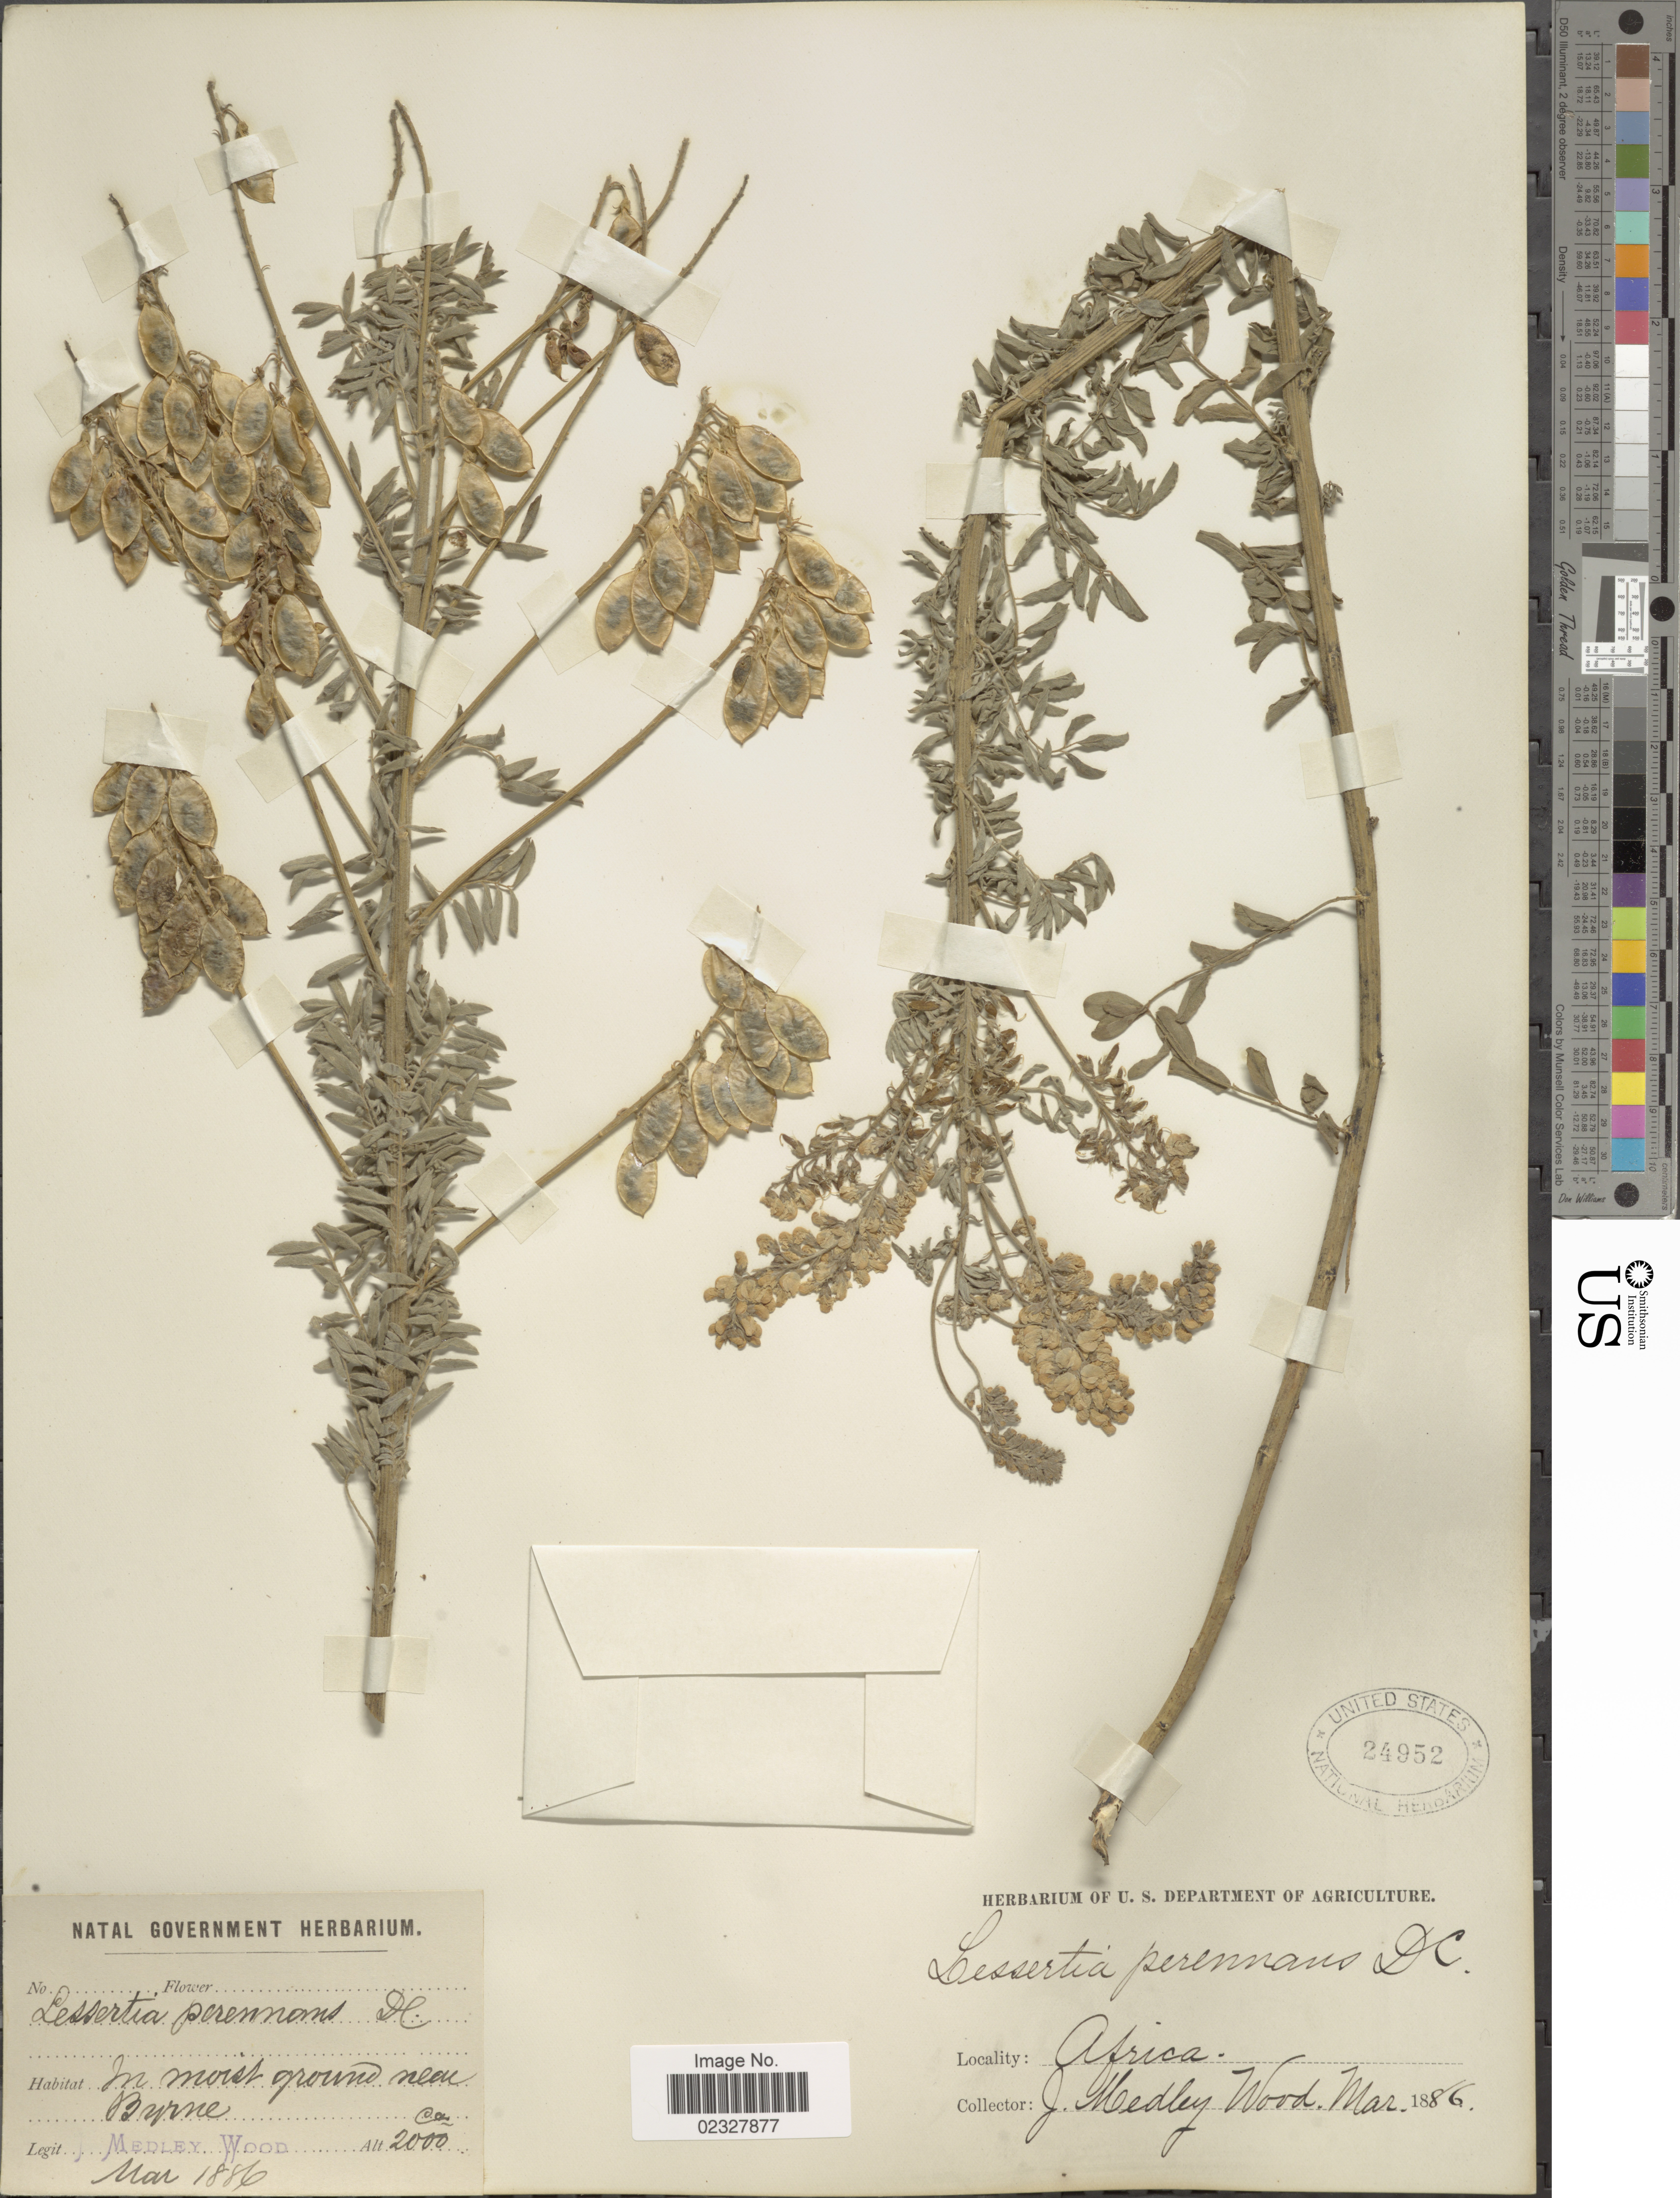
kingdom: Plantae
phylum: Tracheophyta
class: Magnoliopsida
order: Fabales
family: Fabaceae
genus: Lessertia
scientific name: Lessertia perennans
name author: DC.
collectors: J. M. Wood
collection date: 1886-03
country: South Africa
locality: Africa, in moist ground near Byrne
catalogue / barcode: US 24952